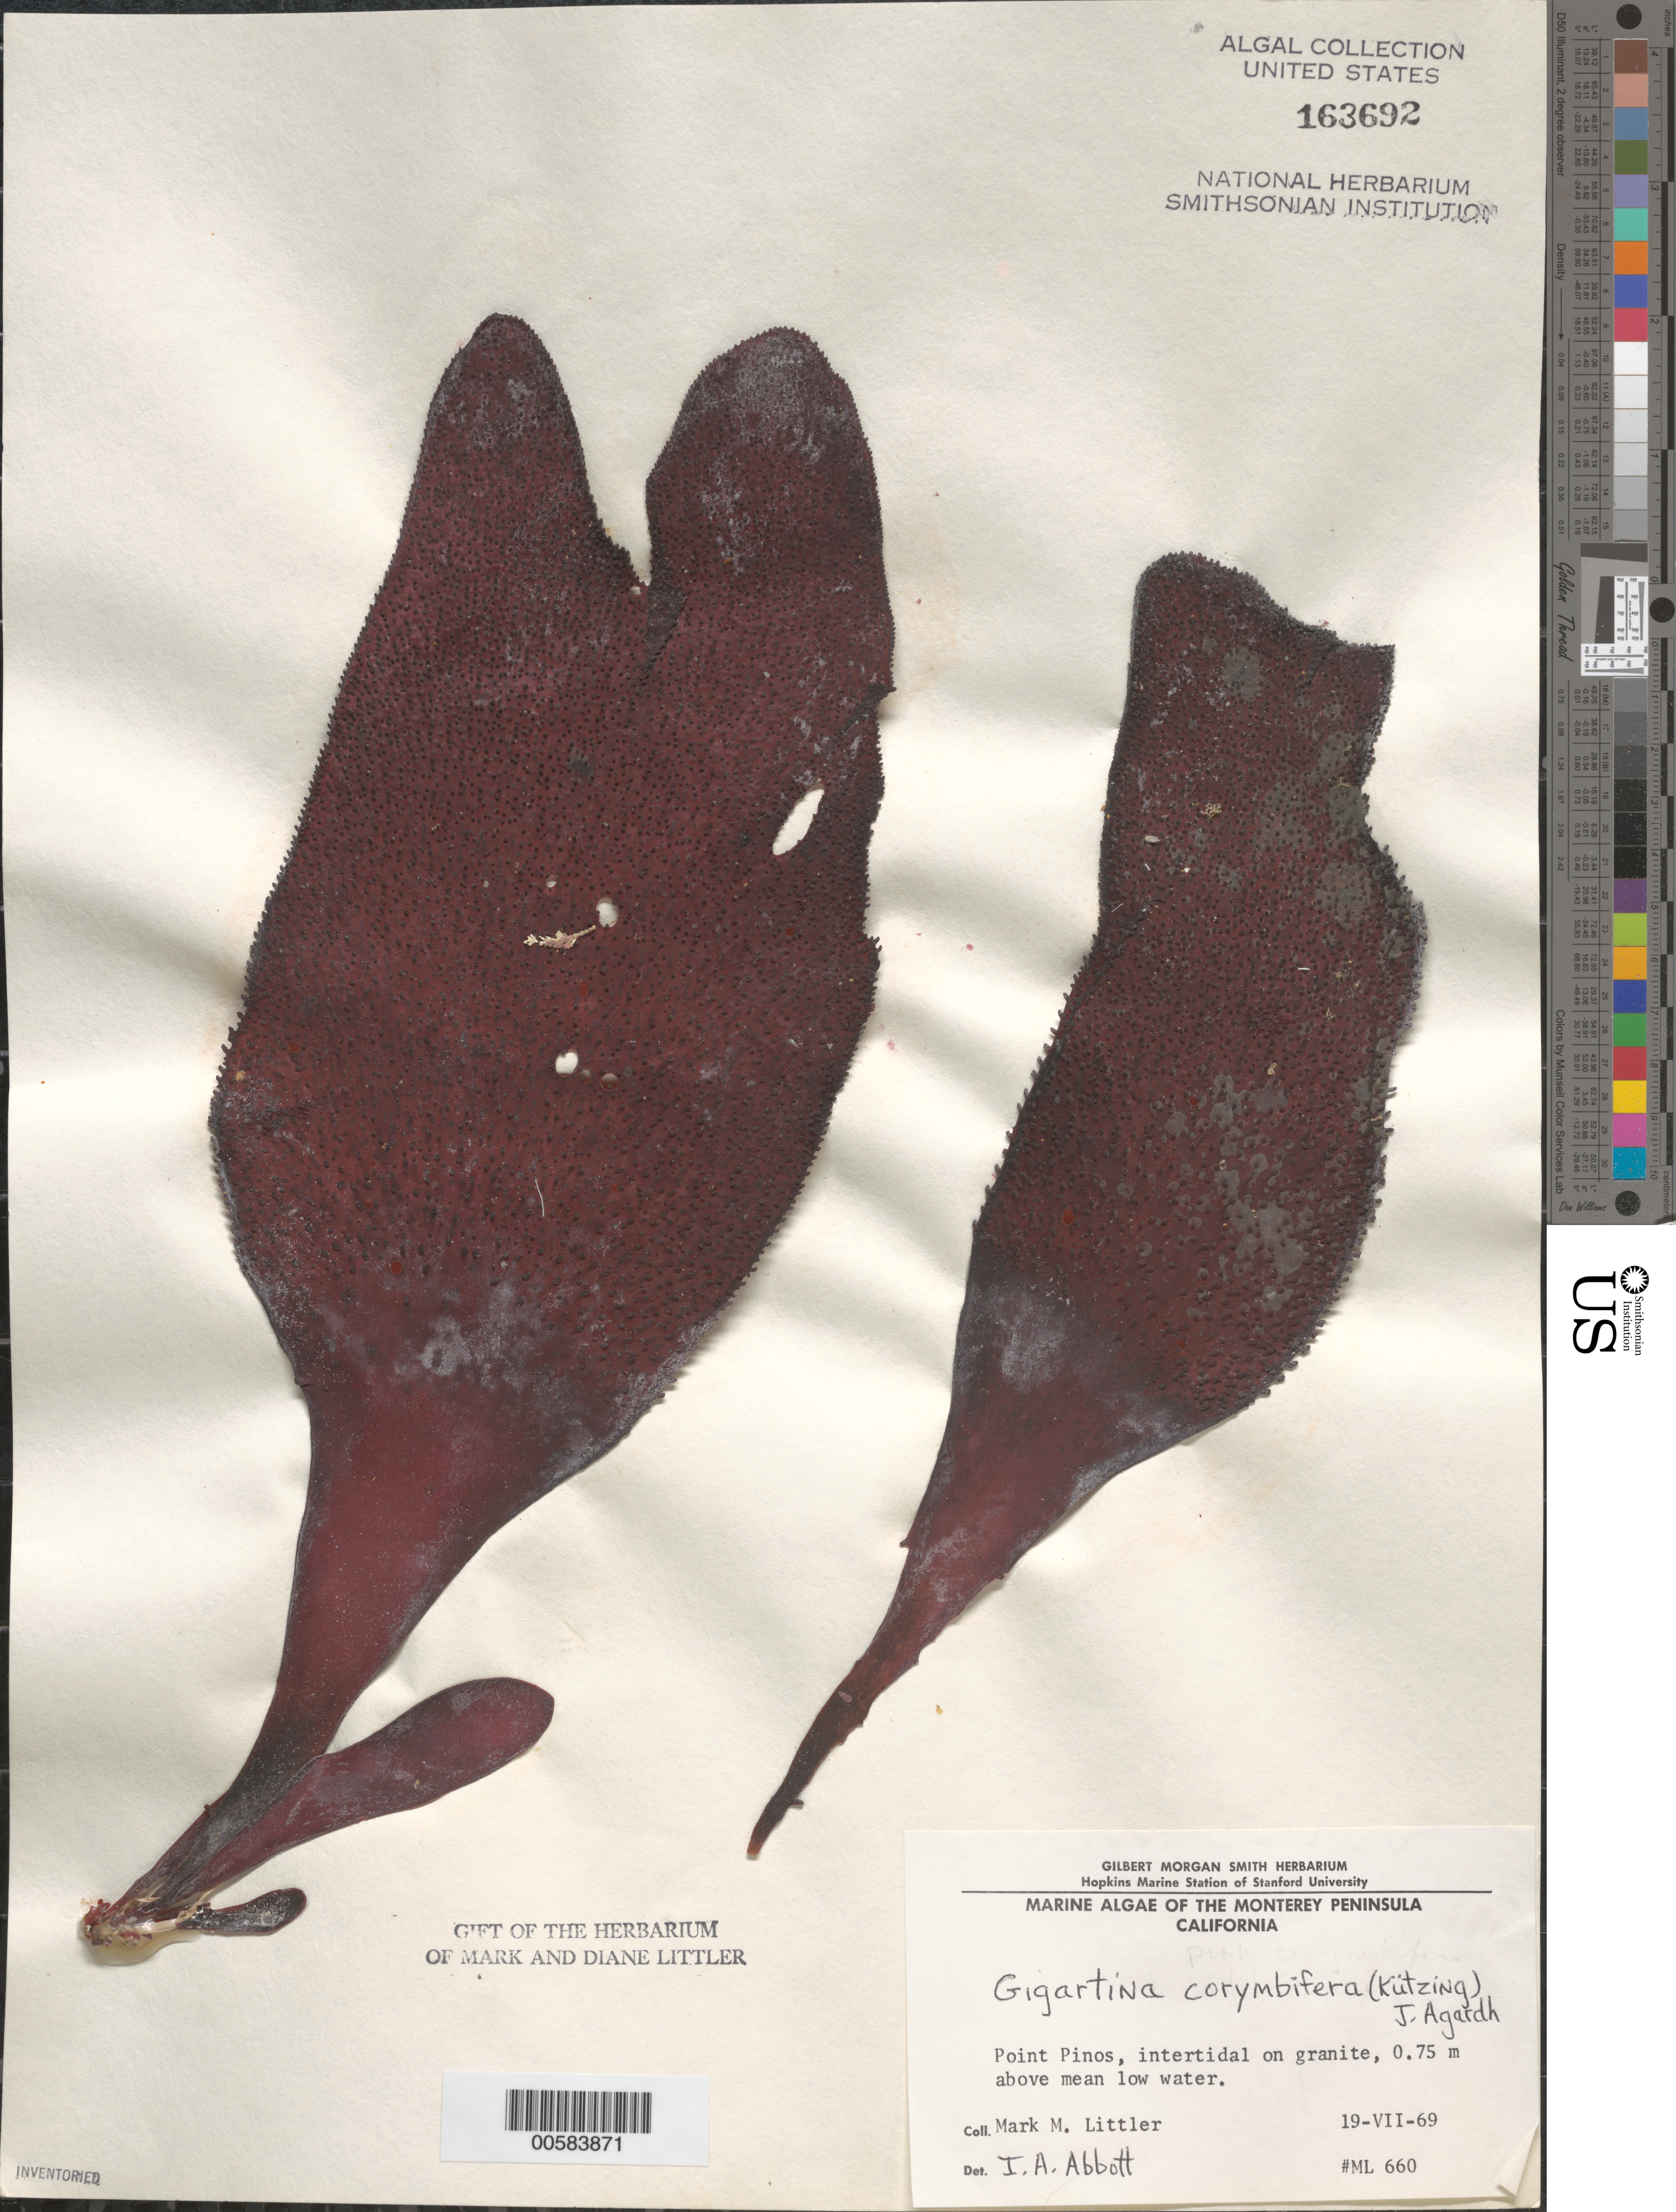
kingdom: Plantae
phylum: Rhodophyta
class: Florideophyceae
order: Gigartinales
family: Gigartinaceae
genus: Chondracanthus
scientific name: Chondracanthus corymbiferus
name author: (Kütz.) Guiry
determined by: Algae name updating Project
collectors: M. M. Littler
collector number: ML 660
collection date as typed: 19 Jul 1969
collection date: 1969-07-19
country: United States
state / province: California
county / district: Monterey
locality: Point Pinos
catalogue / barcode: US 163692